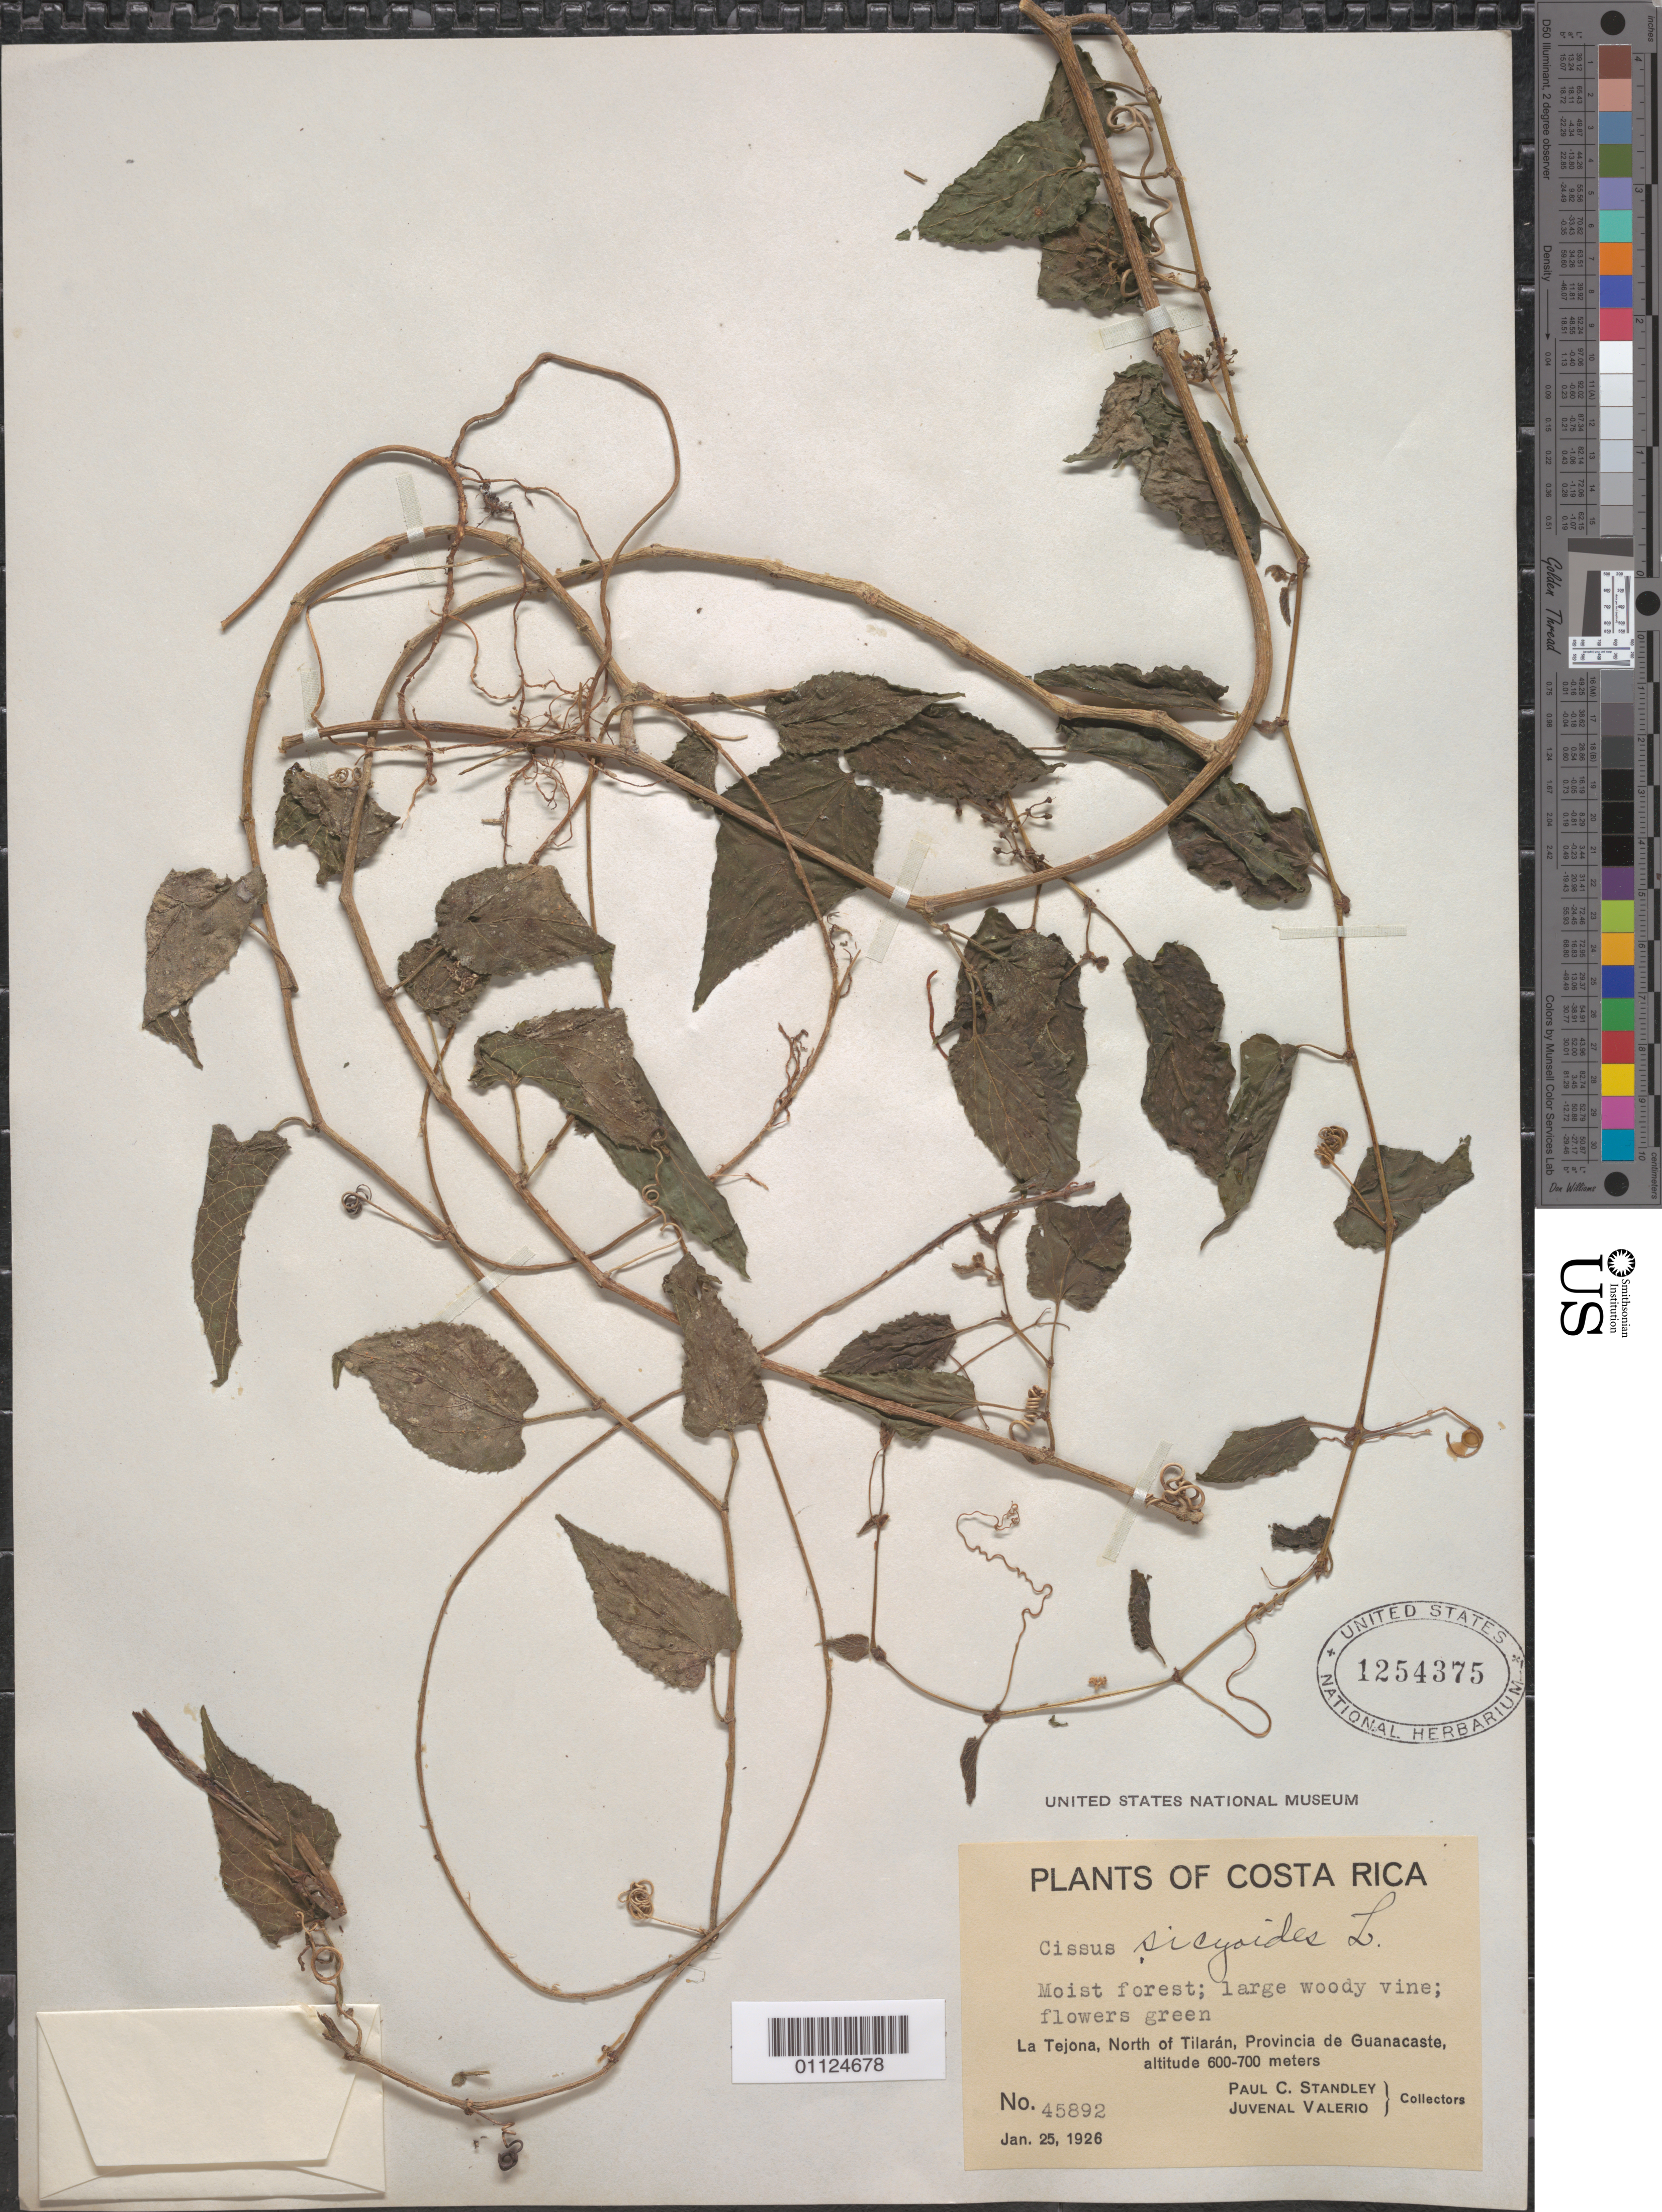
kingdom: Plantae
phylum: Tracheophyta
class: Magnoliopsida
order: Vitales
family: Vitaceae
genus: Cissus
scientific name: Cissus verticillata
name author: (L.) Nicolson & C.E. Jarvis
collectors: P. C. Standley & J. Valerio R.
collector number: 45892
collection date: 1926-01-25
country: Costa Rica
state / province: Guanacaste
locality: La Tejona, N of Tilaran.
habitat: Moist forest, large woody vine.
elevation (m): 600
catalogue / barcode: US 1254375